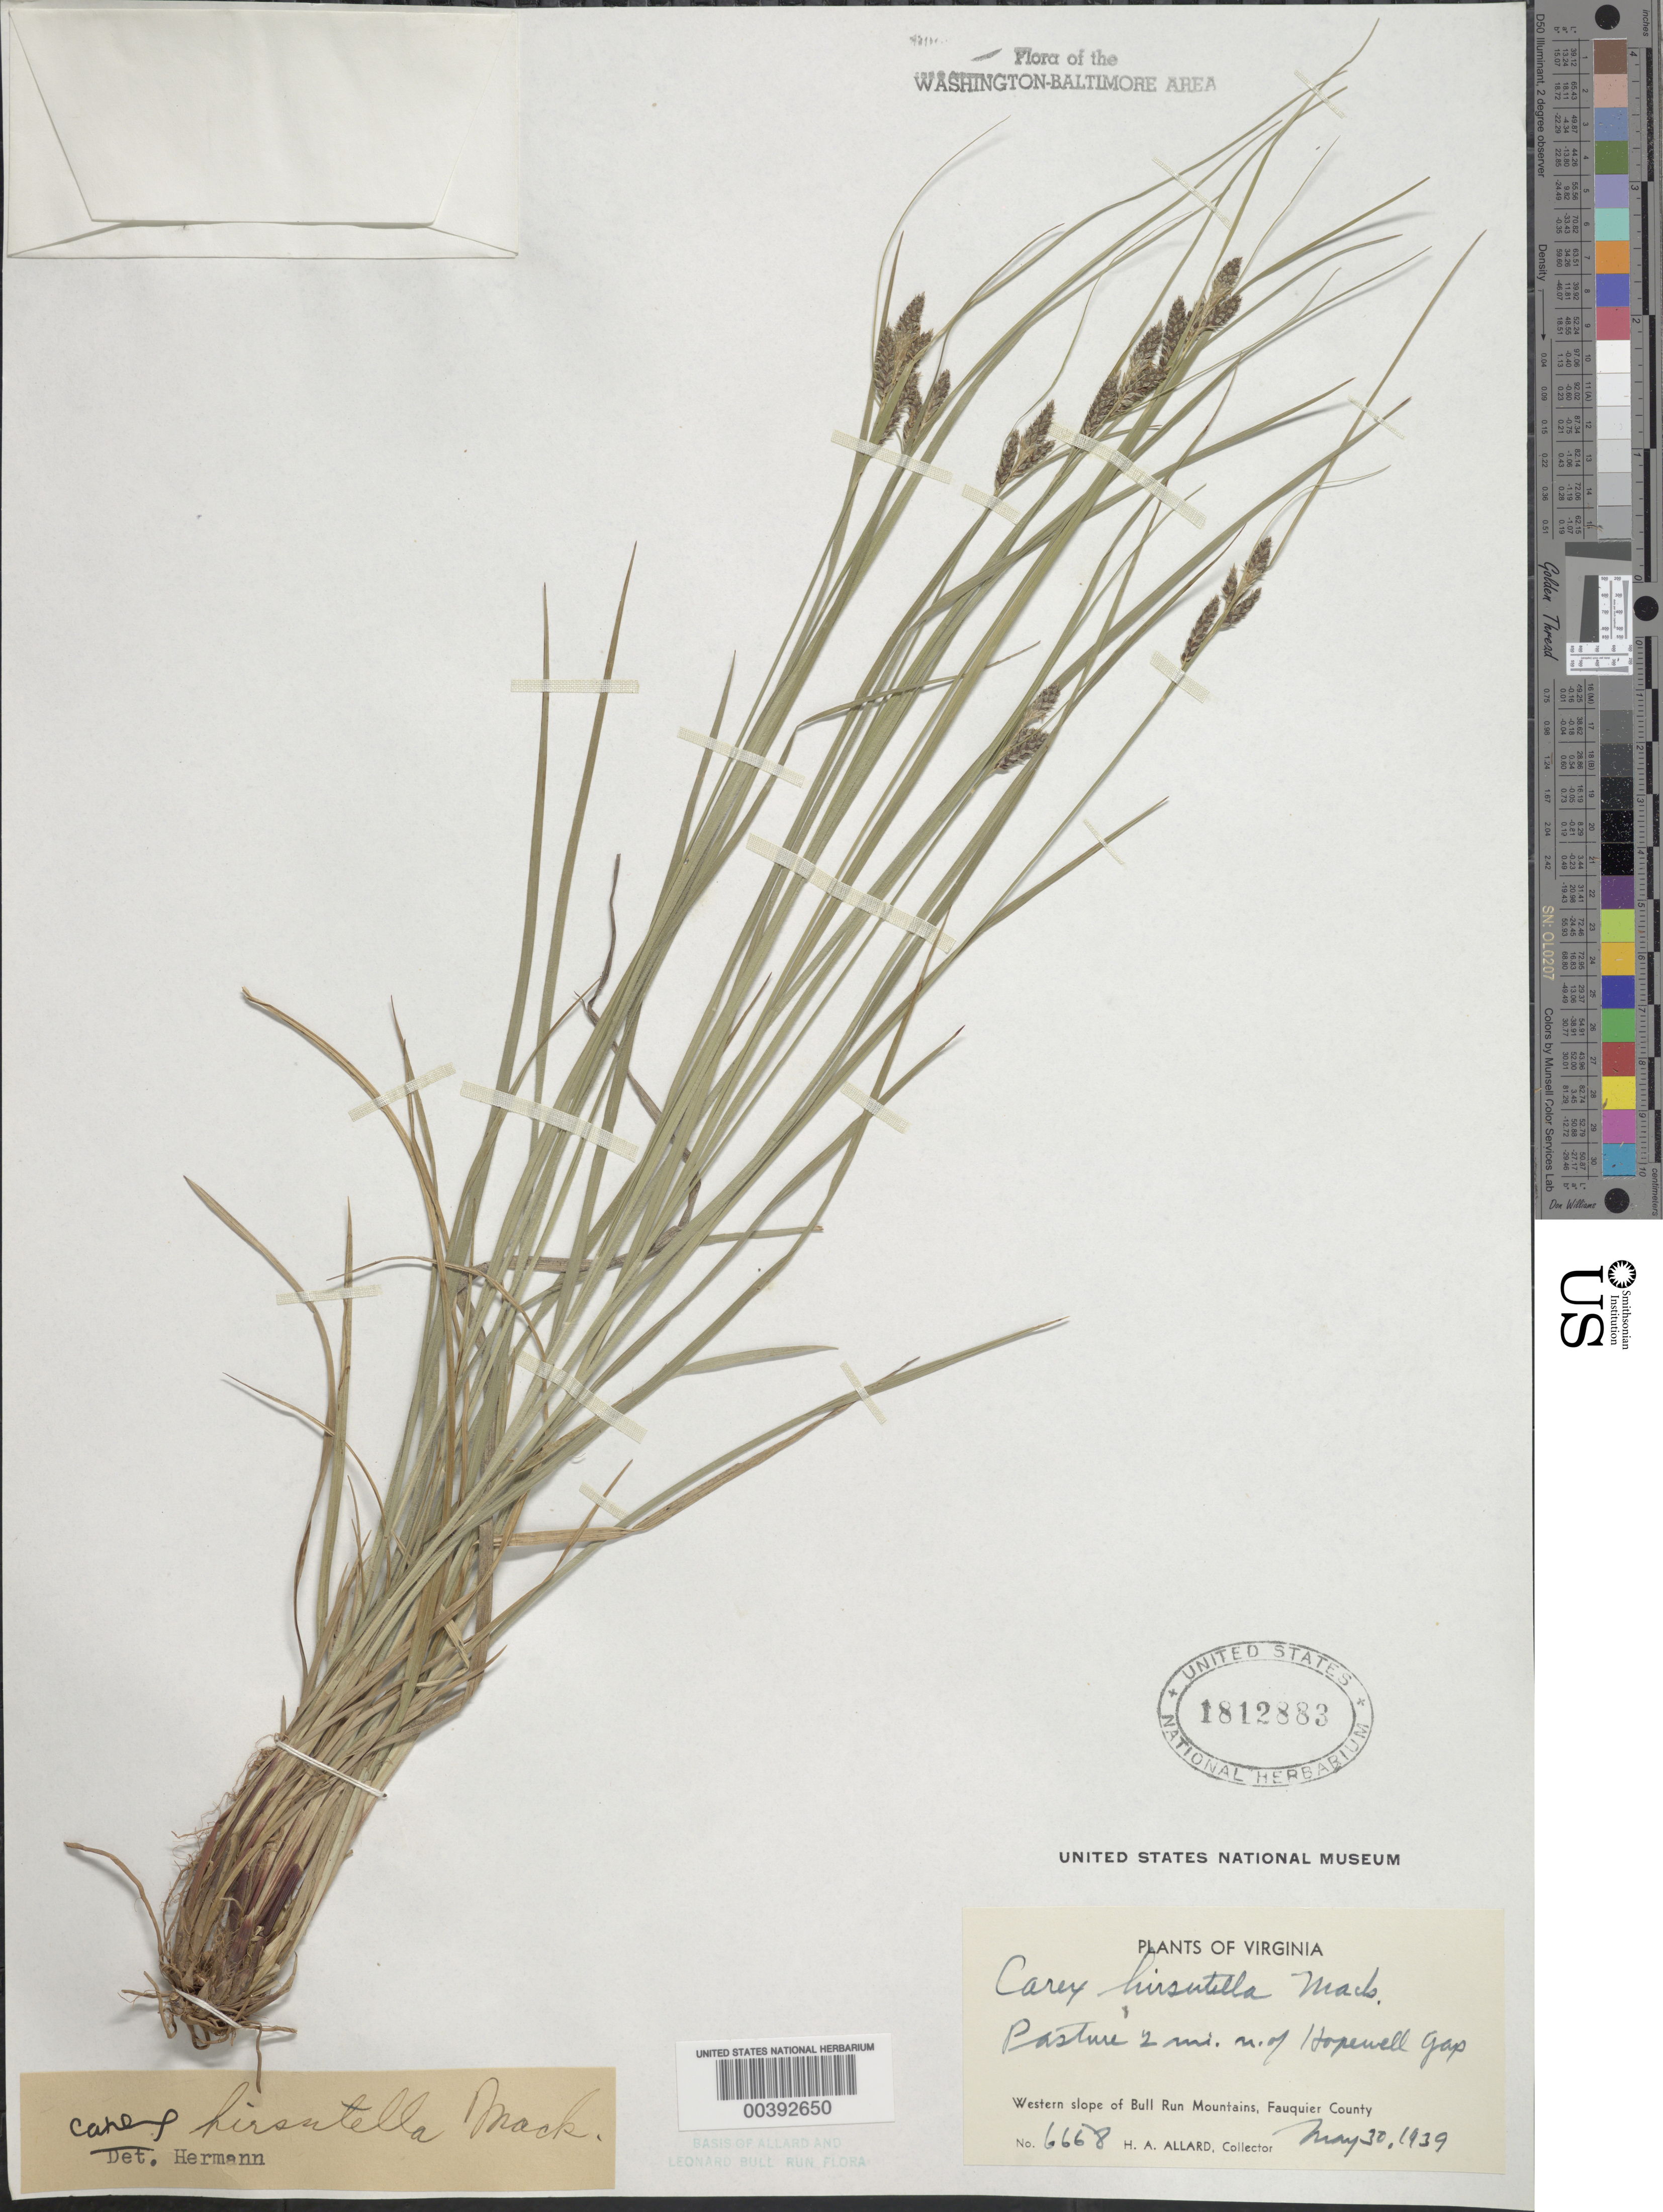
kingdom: Plantae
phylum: Tracheophyta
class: Liliopsida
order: Poales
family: Cyperaceae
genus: Carex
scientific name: Carex hirsutella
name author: Mack.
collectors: H. A. Allard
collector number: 6668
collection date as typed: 30 May 1939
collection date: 1939-05-30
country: United States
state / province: Virginia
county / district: Fauquier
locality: North of Hopewell Gap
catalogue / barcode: US 1812883